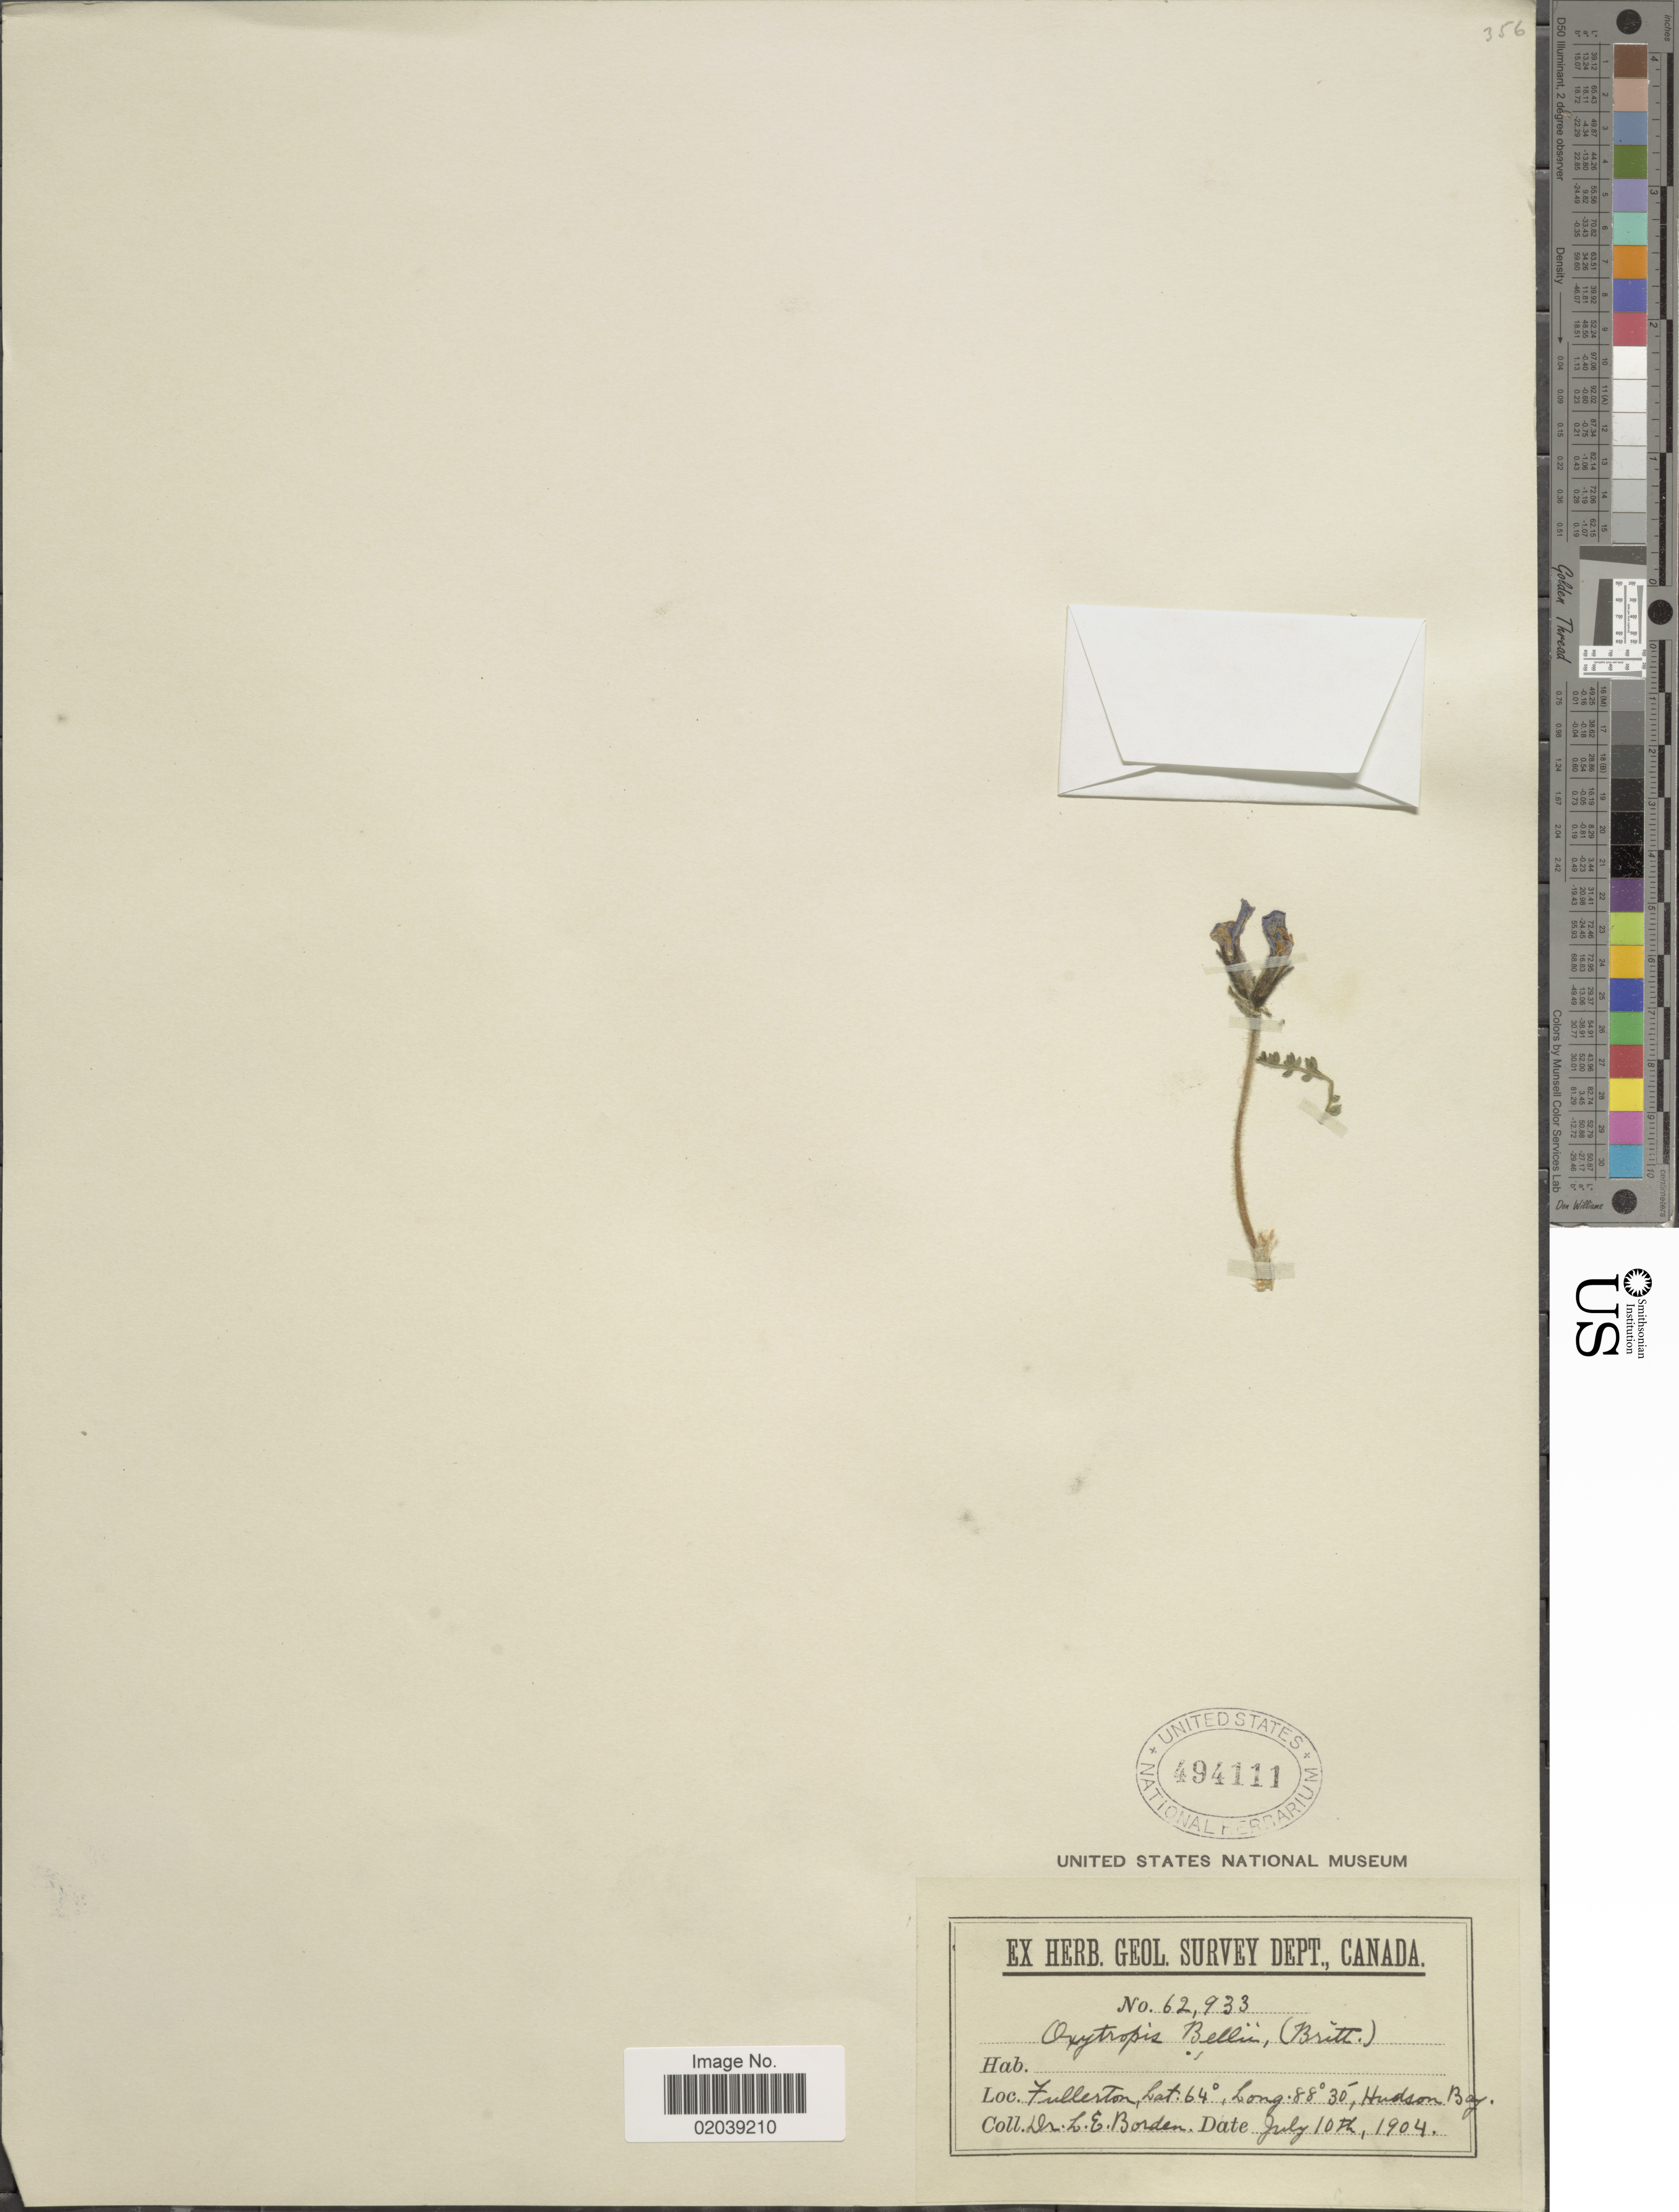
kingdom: Plantae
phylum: Tracheophyta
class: Magnoliopsida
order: Fabales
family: Fabaceae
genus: Oxytropis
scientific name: Oxytropis bellii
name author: (Britton ex Macoun) Palib.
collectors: T. E. Borden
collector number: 62933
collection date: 1904-07-10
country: Canada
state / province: Nunavut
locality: Fullerton, Hudson Bay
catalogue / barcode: US 494111